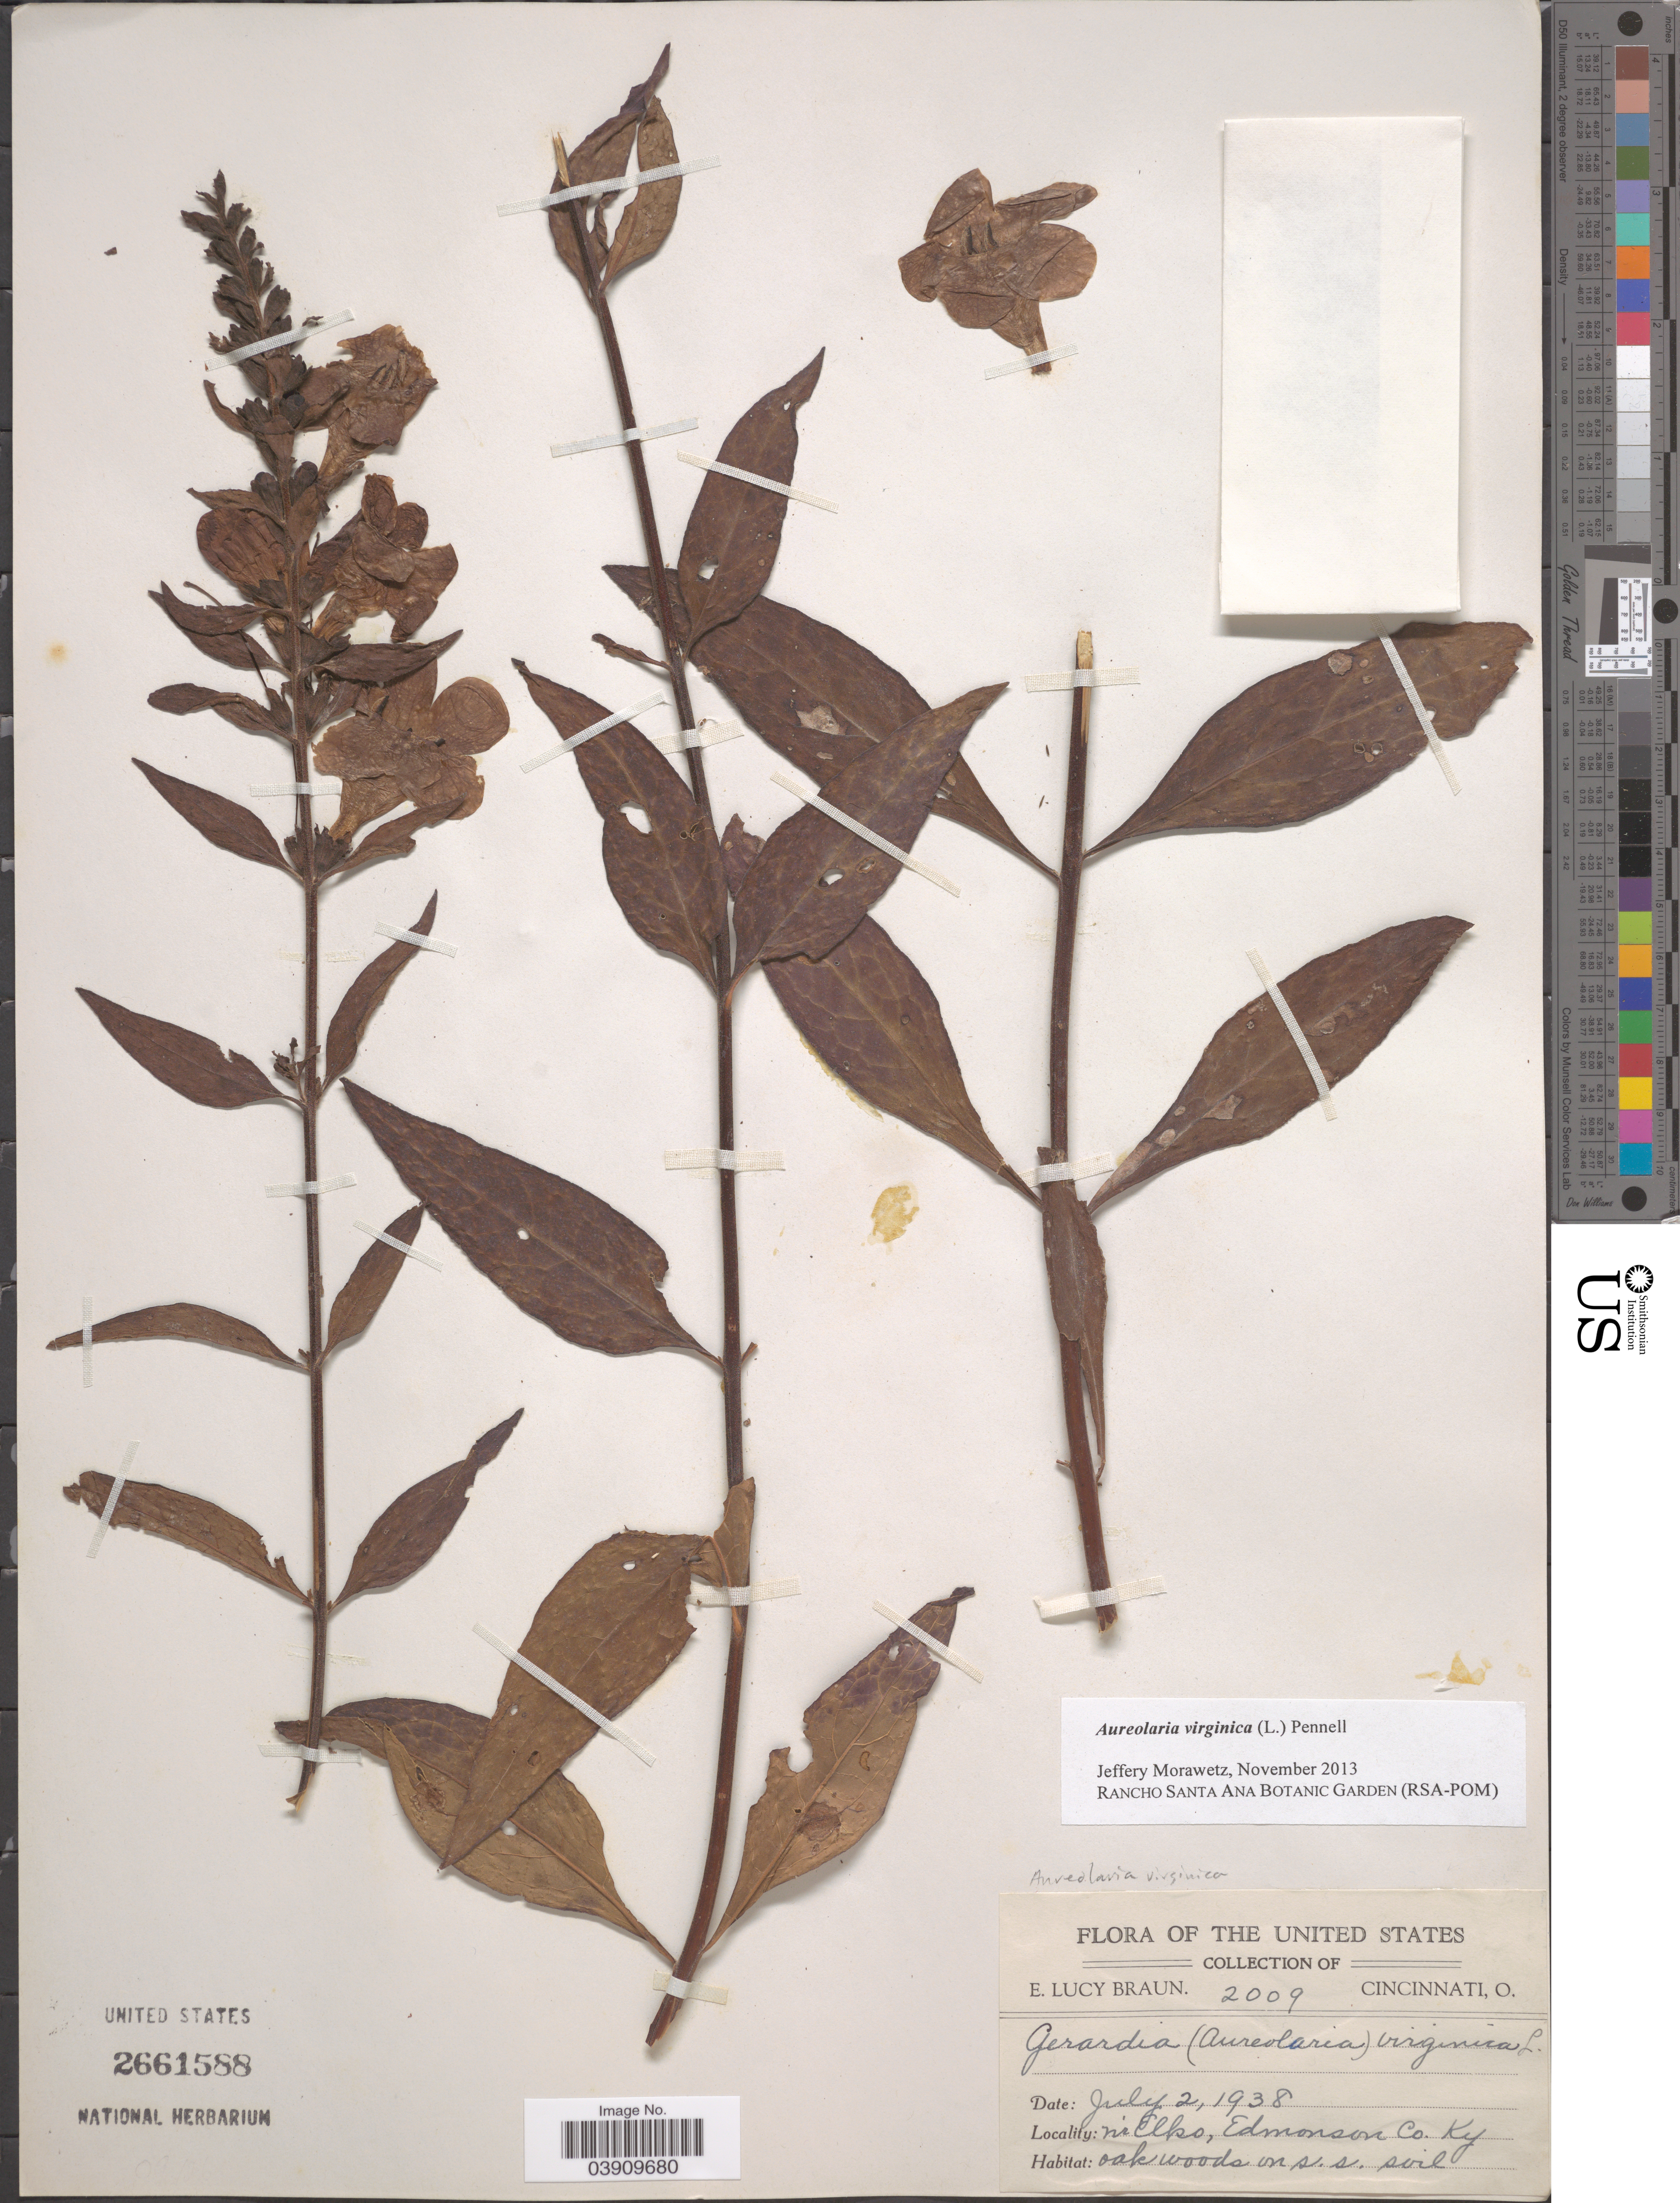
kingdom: Plantae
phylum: Tracheophyta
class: Magnoliopsida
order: Lamiales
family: Orobanchaceae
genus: Aureolaria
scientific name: Aureolaria virginica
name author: (L.) Pennell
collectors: E. L. Braun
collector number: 2009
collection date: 1938-07-02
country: United States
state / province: Kentucky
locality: N'r Elko, Edmonson Co.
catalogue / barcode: US 2661588